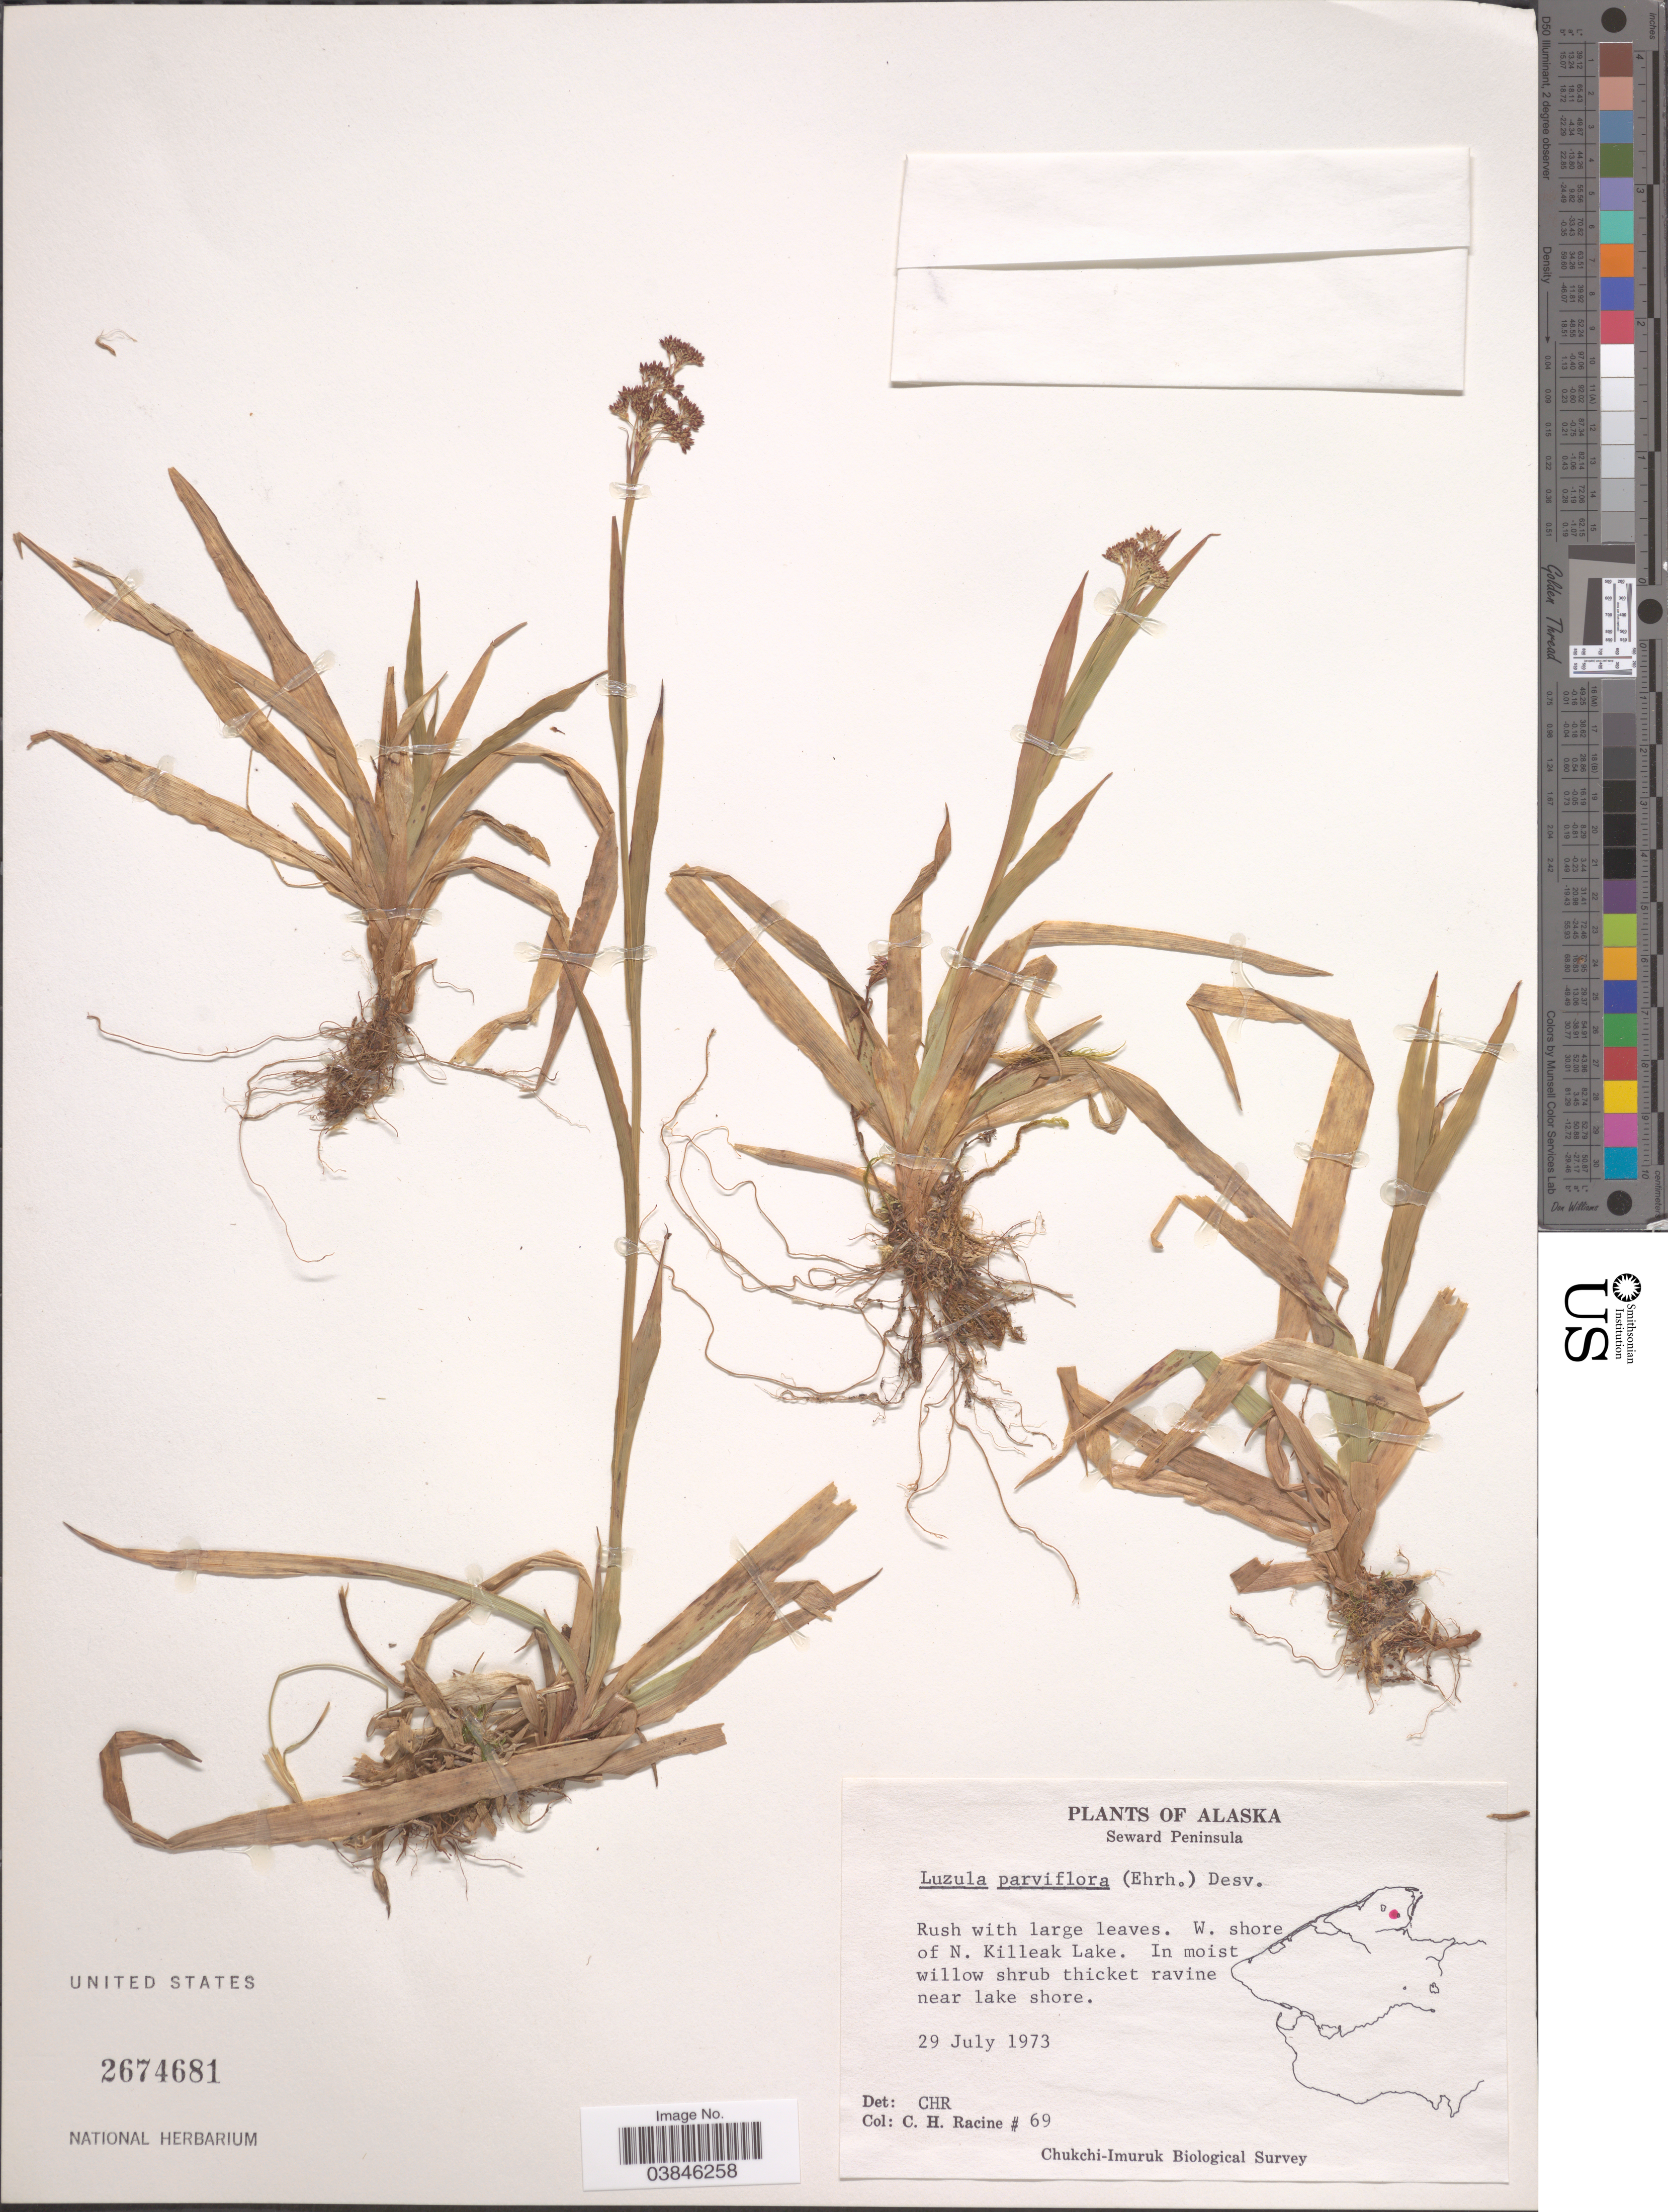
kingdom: Plantae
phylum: Tracheophyta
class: Liliopsida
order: Poales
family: Juncaceae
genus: Luzula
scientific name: Luzula parviflora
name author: (Ehrh.) Desv.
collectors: C. Racine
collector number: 69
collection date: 1973-07-29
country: United States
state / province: Alaska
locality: Seward Peninsula. W. shore of N. Killeak Lake.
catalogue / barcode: US 2674681